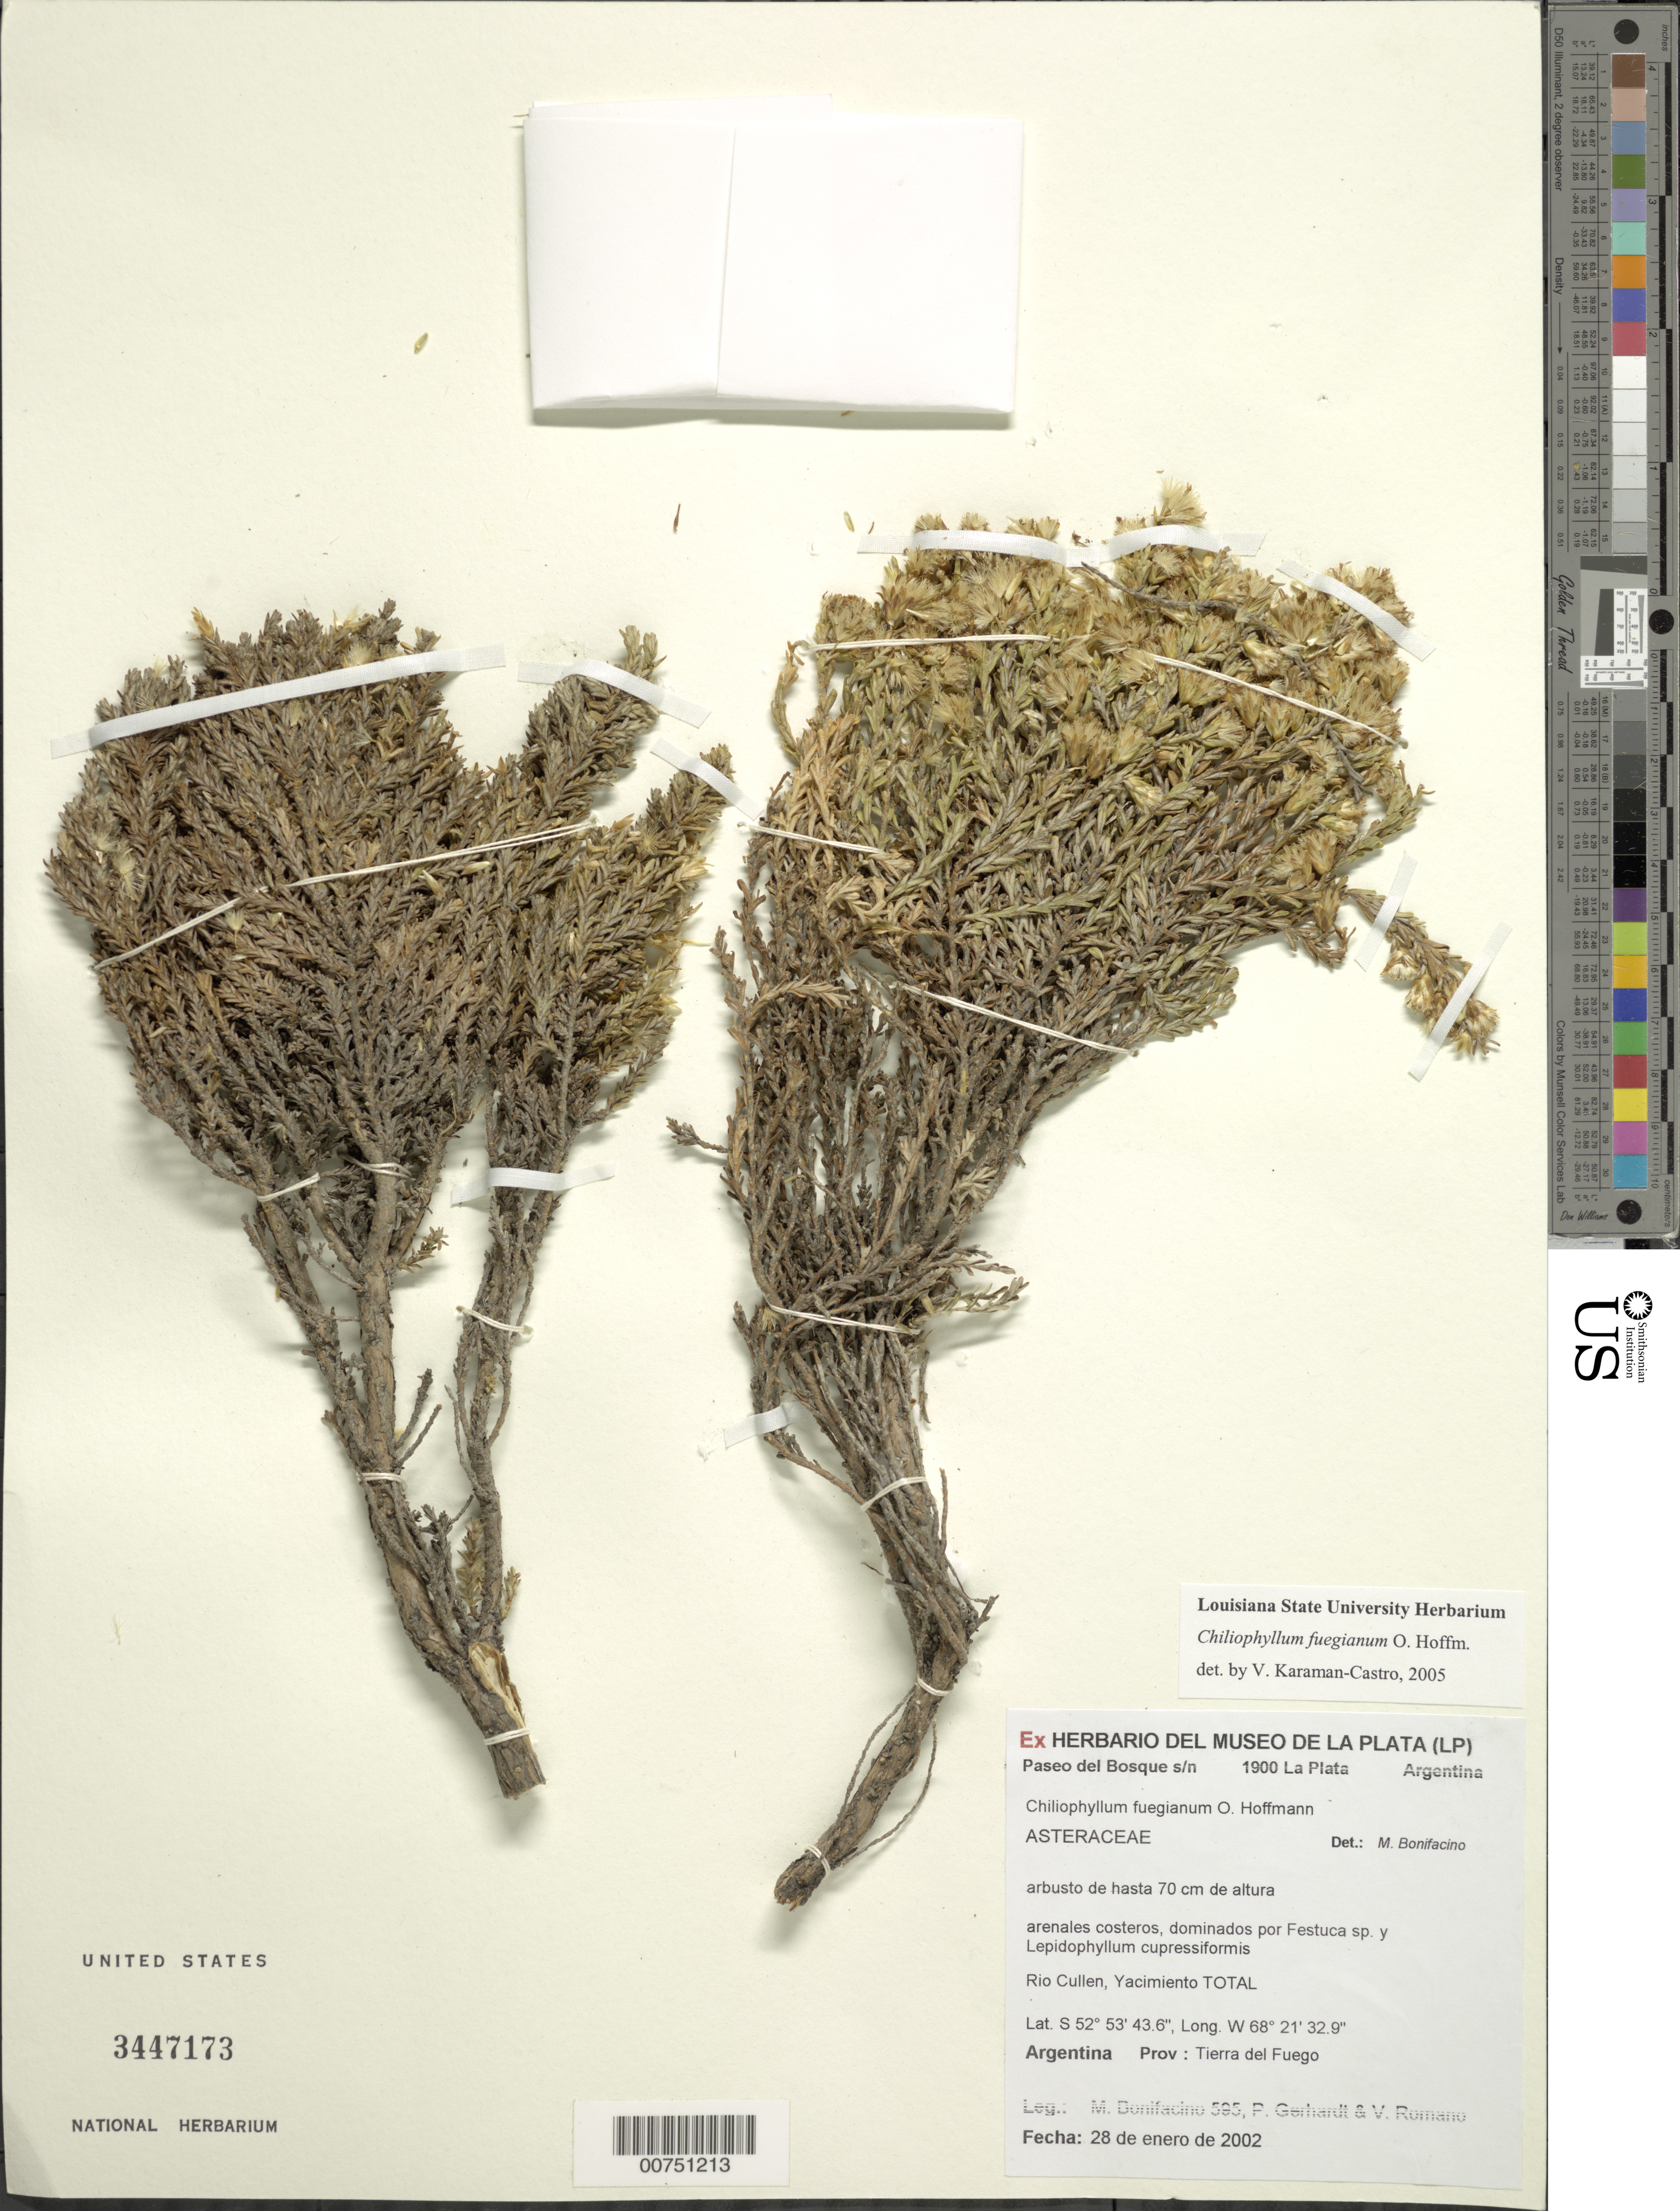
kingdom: Plantae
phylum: Tracheophyta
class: Magnoliopsida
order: Asterales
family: Asteraceae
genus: Chiliophyllum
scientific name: Chiliophyllum fuegianum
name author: O. Hoffm. ex Dusén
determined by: Bonifacino, José Mauricio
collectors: M. Bonifacino, P. Gerhardt & V. Romano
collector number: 0595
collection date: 2002-01-28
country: Argentina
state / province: Tierra del Fuego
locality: Rio Cullen, Yacimiento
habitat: Arenales costeros, dominados por Festuca sp. y Lepidophyllum cupressiformis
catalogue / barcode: US 3447173